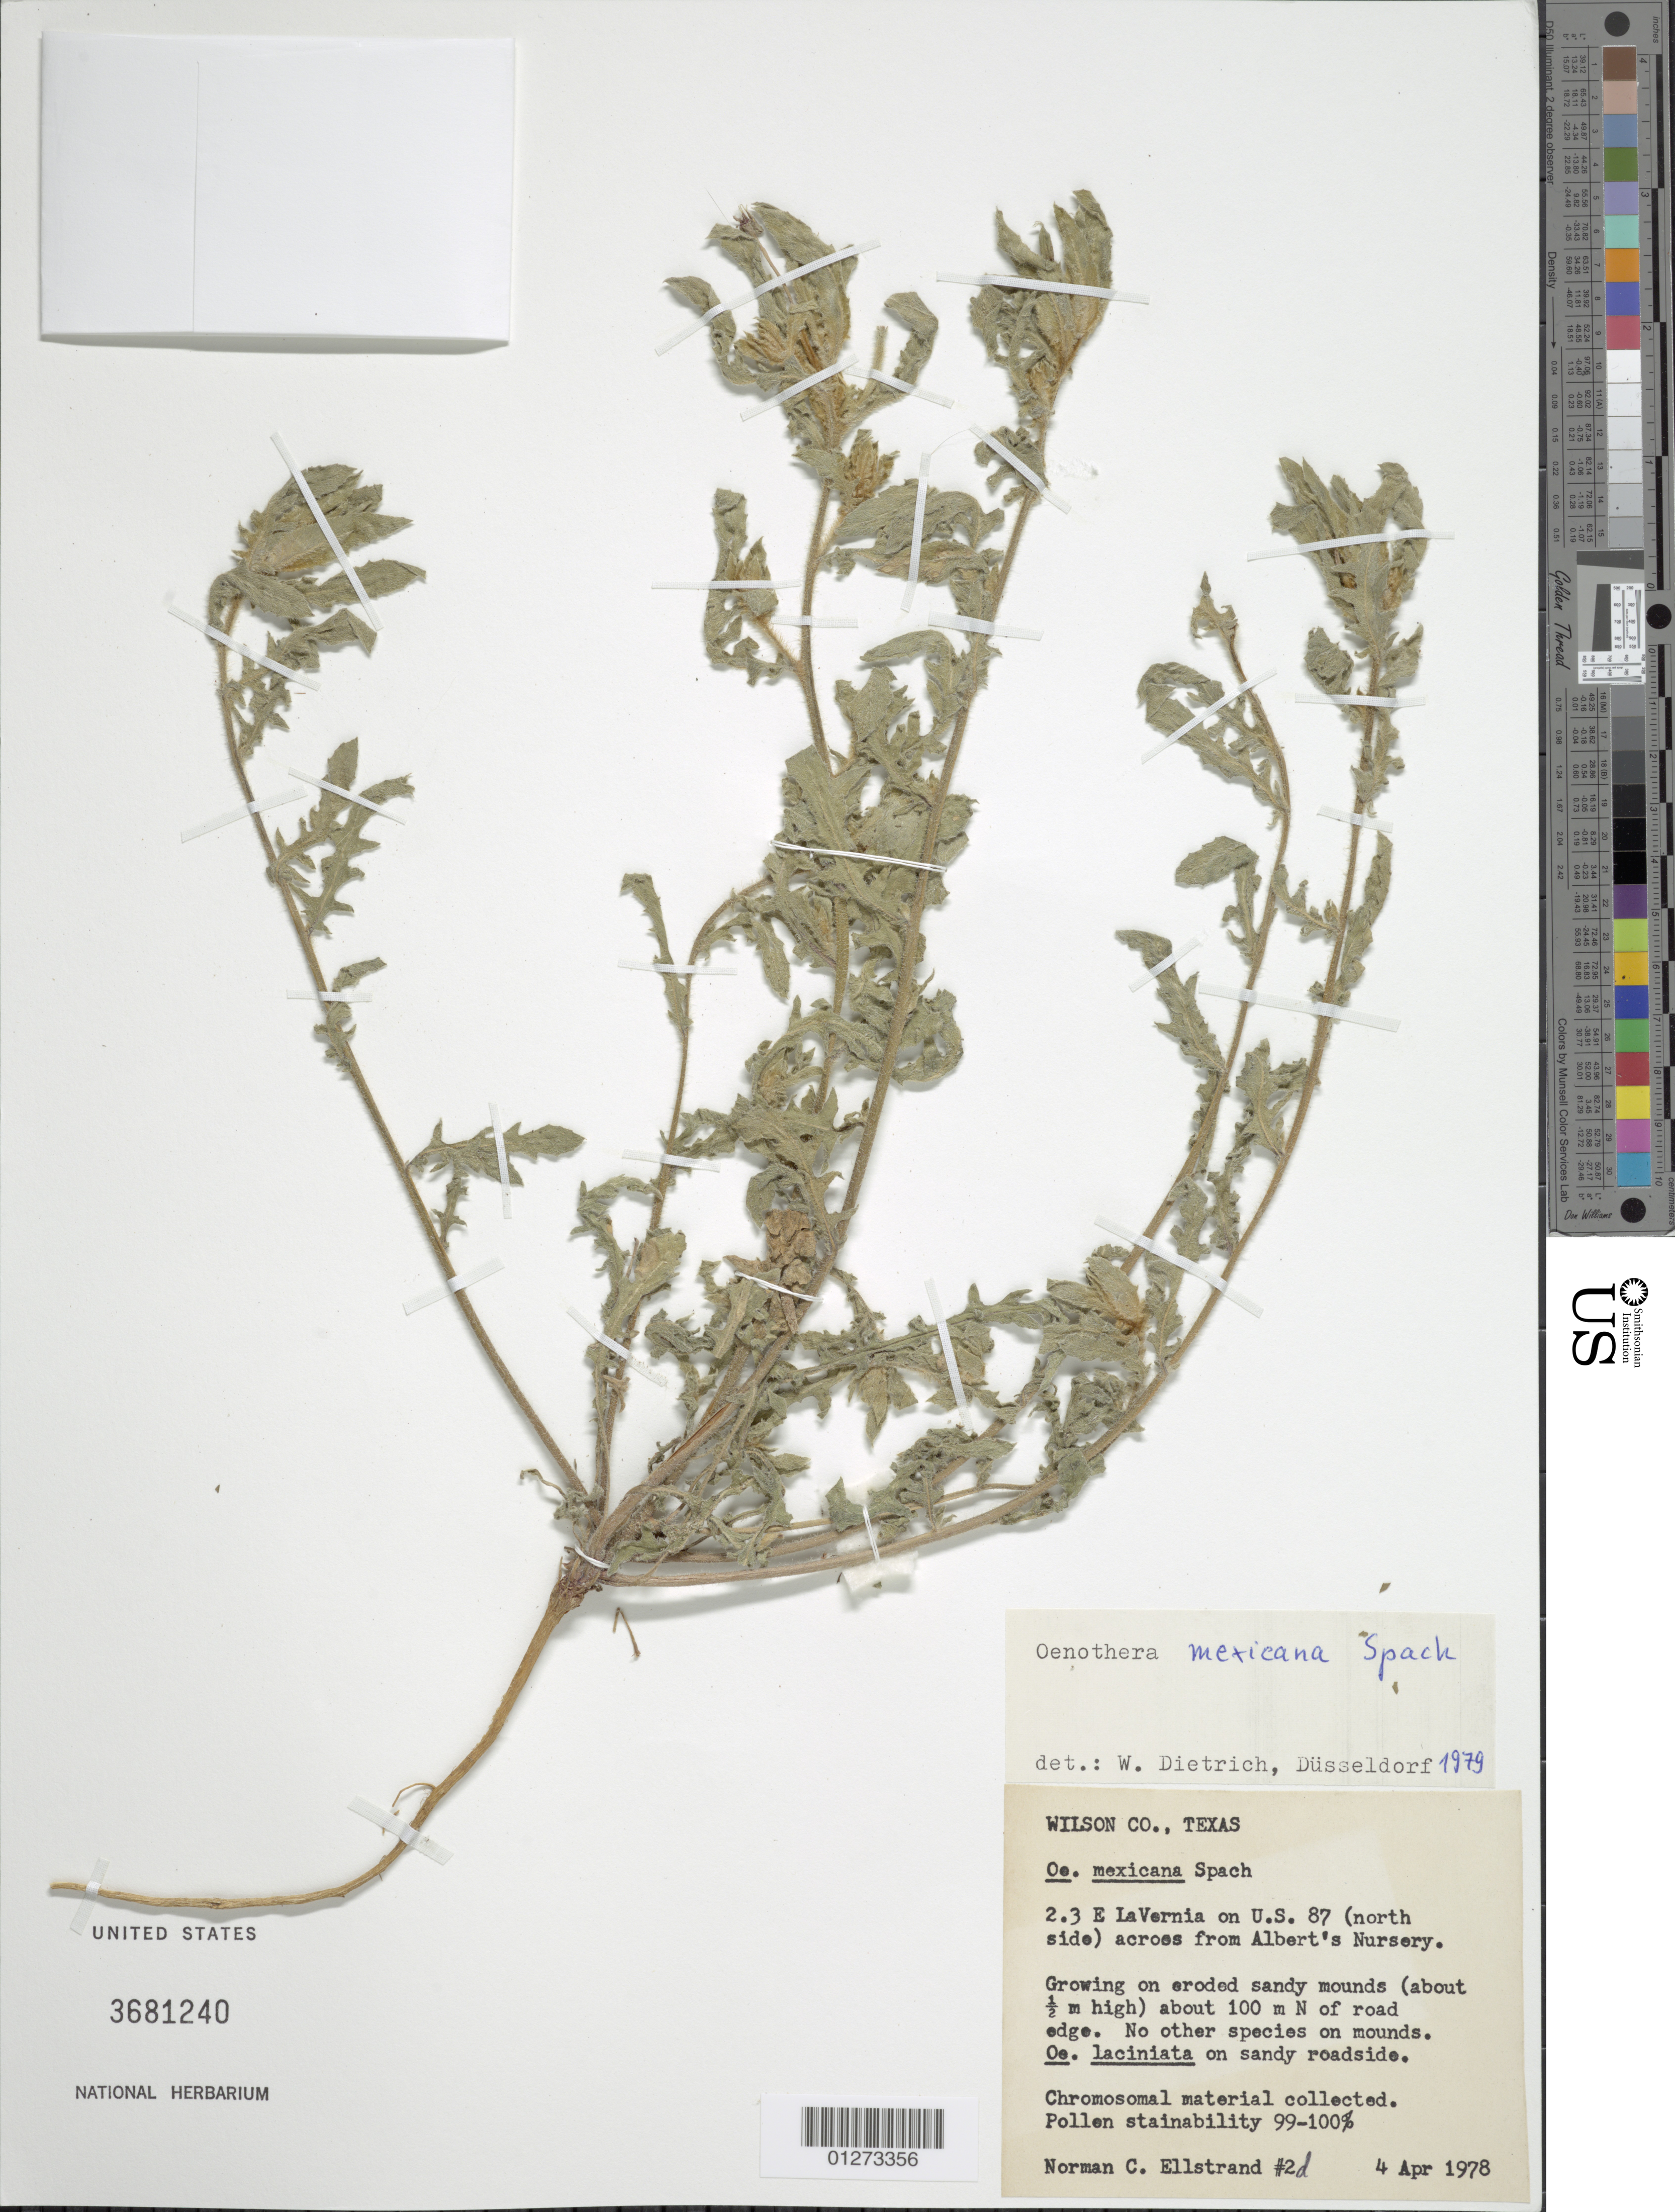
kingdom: Plantae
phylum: Tracheophyta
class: Magnoliopsida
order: Myrtales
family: Onagraceae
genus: Oenothera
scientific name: Oenothera mexicana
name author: Spach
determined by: Dietrich, W.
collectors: N. Ellstrand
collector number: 2d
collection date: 1978-04-04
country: United States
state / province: Texas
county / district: Wilson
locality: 2.3 E. LaVernia on US 87 (north side) across from Albert's Nursery, about 100 m N of road edge.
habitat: Eroded sandy mounds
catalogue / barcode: US 3681240